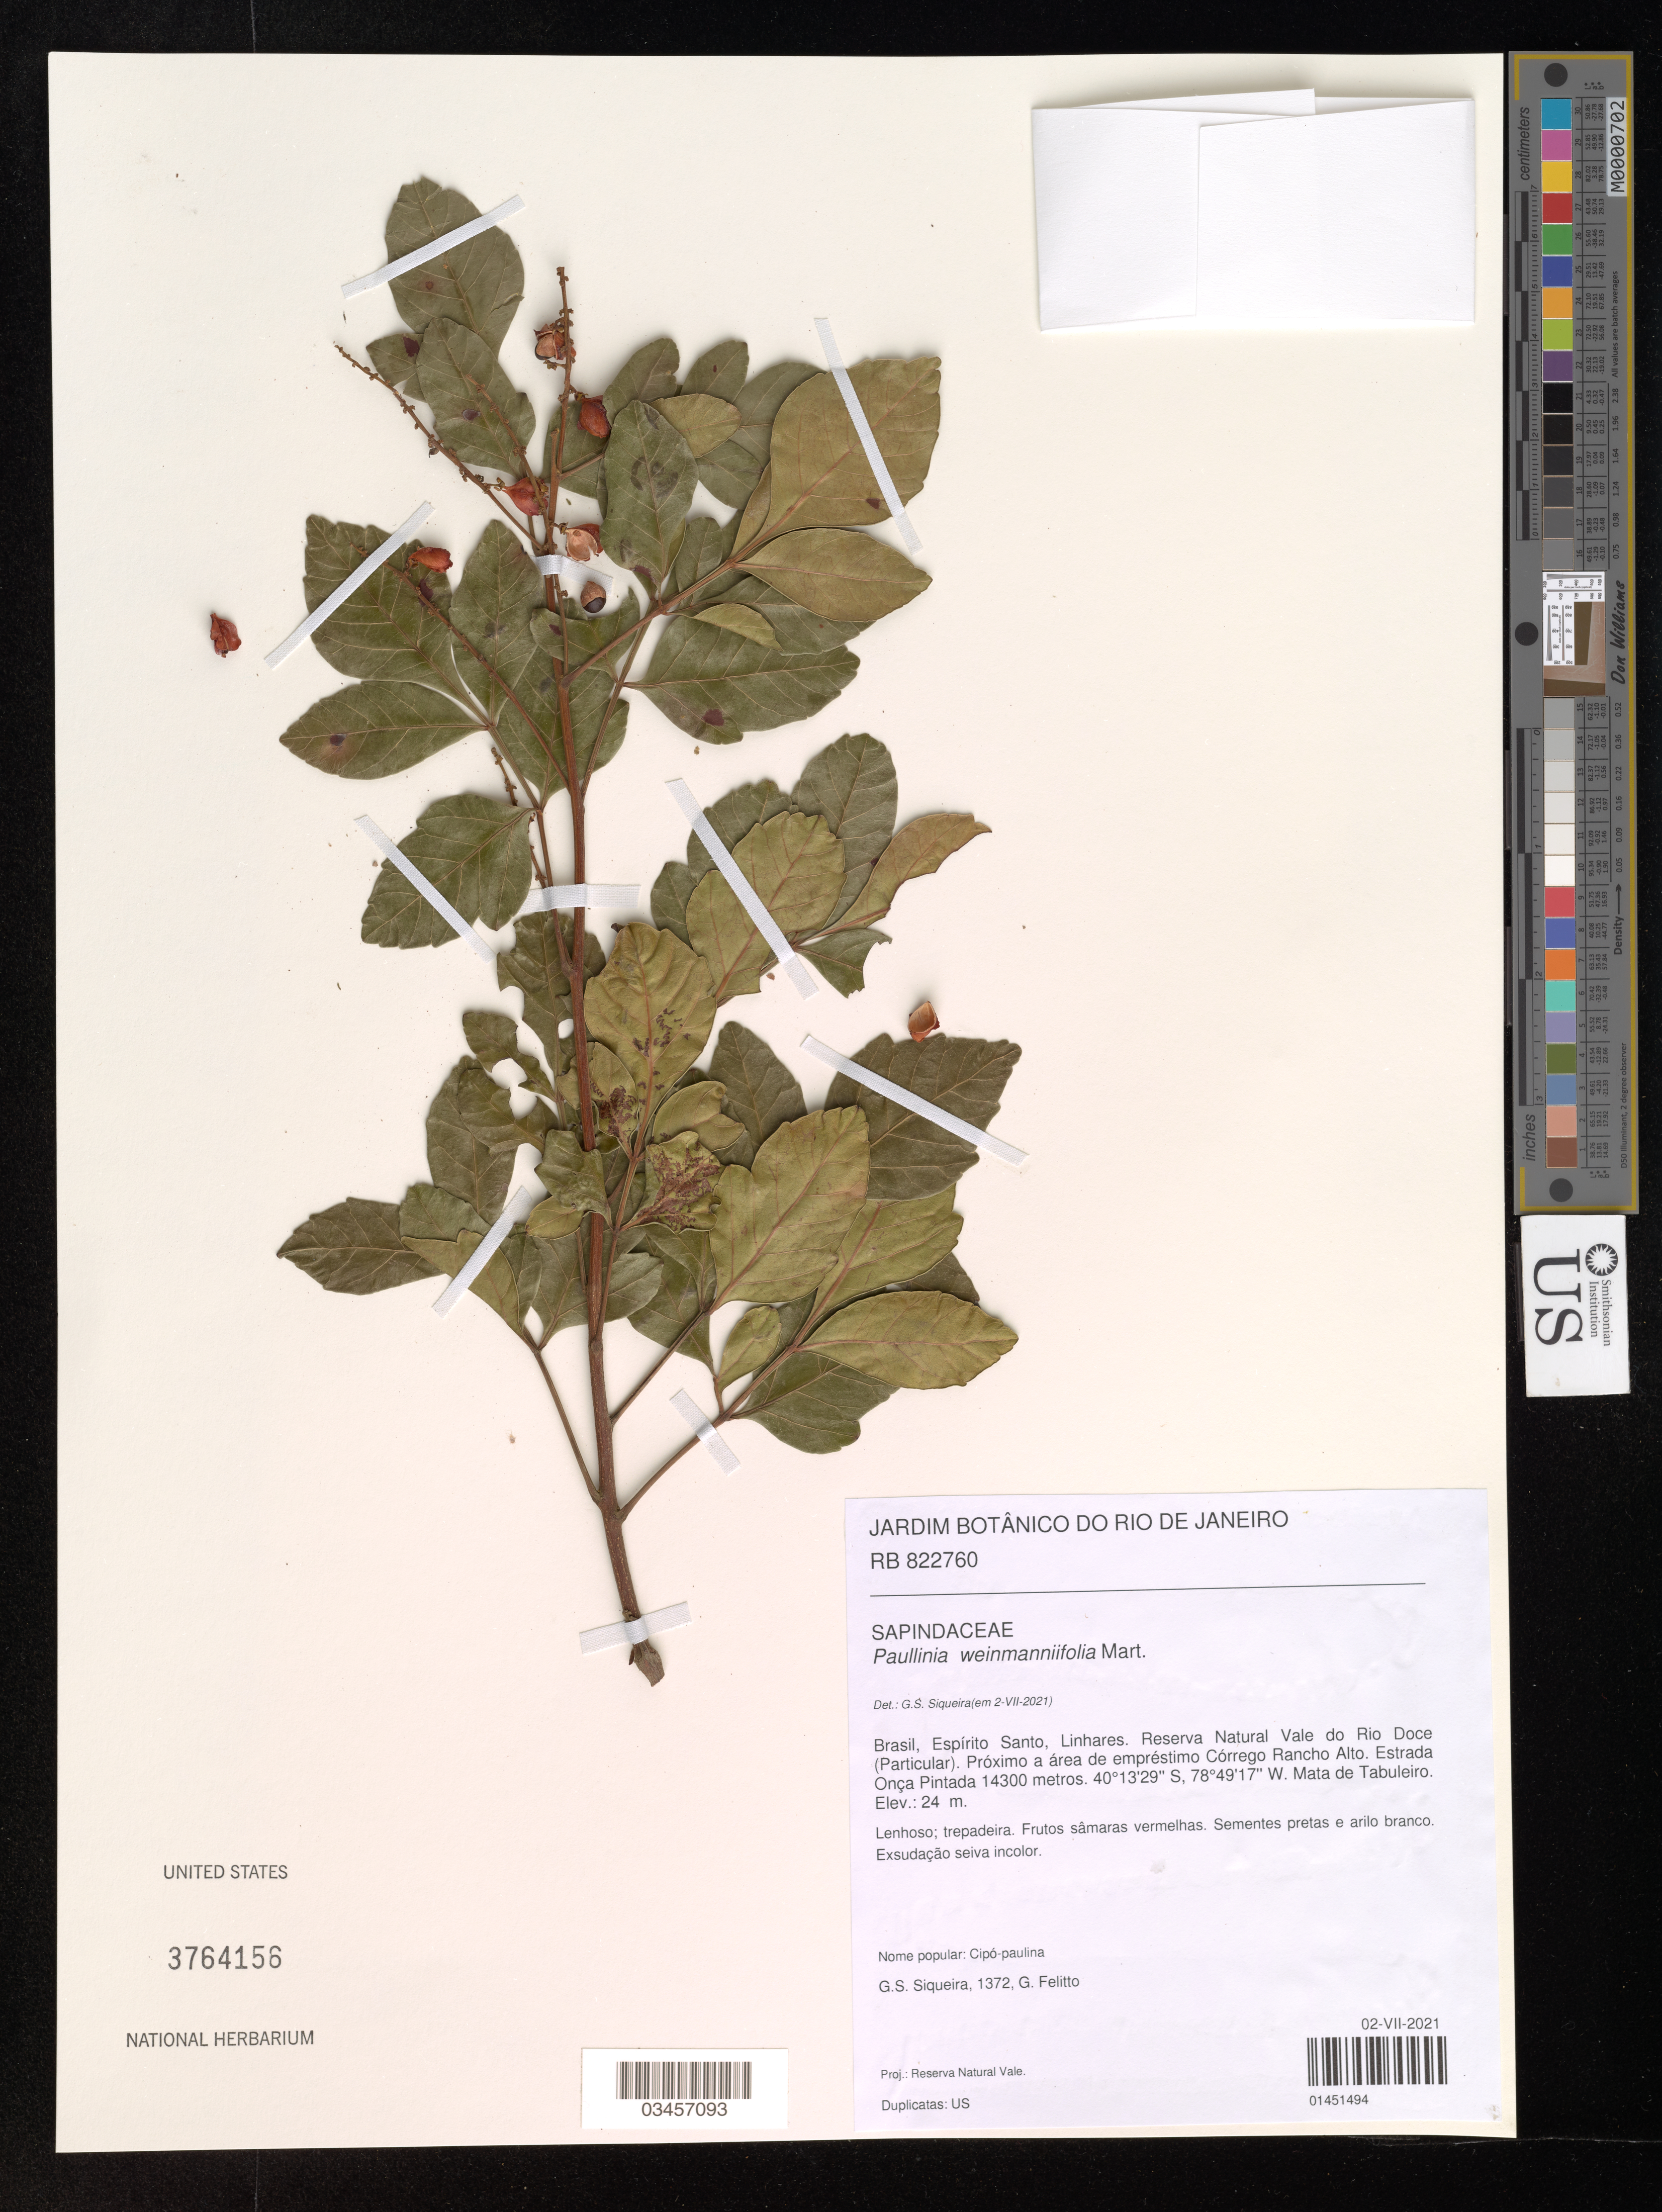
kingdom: Plantae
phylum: Tracheophyta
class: Magnoliopsida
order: Sapindales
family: Sapindaceae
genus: Paullinia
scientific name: Paullinia weinmanniifolia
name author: Mart.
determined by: Siqueira, G. S.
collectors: G. S. Siqueira et al.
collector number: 1372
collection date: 2021-07-02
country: Brazil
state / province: Espirito Santo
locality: Linhares. Reserva Natural Vale do rio doce (Particular). Próximo a área de empréstimo Córrego Rancho Alto. Estrada Onça Pintada 14300 metros. Mata de Tabuleiro.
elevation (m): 24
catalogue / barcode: US 3764156